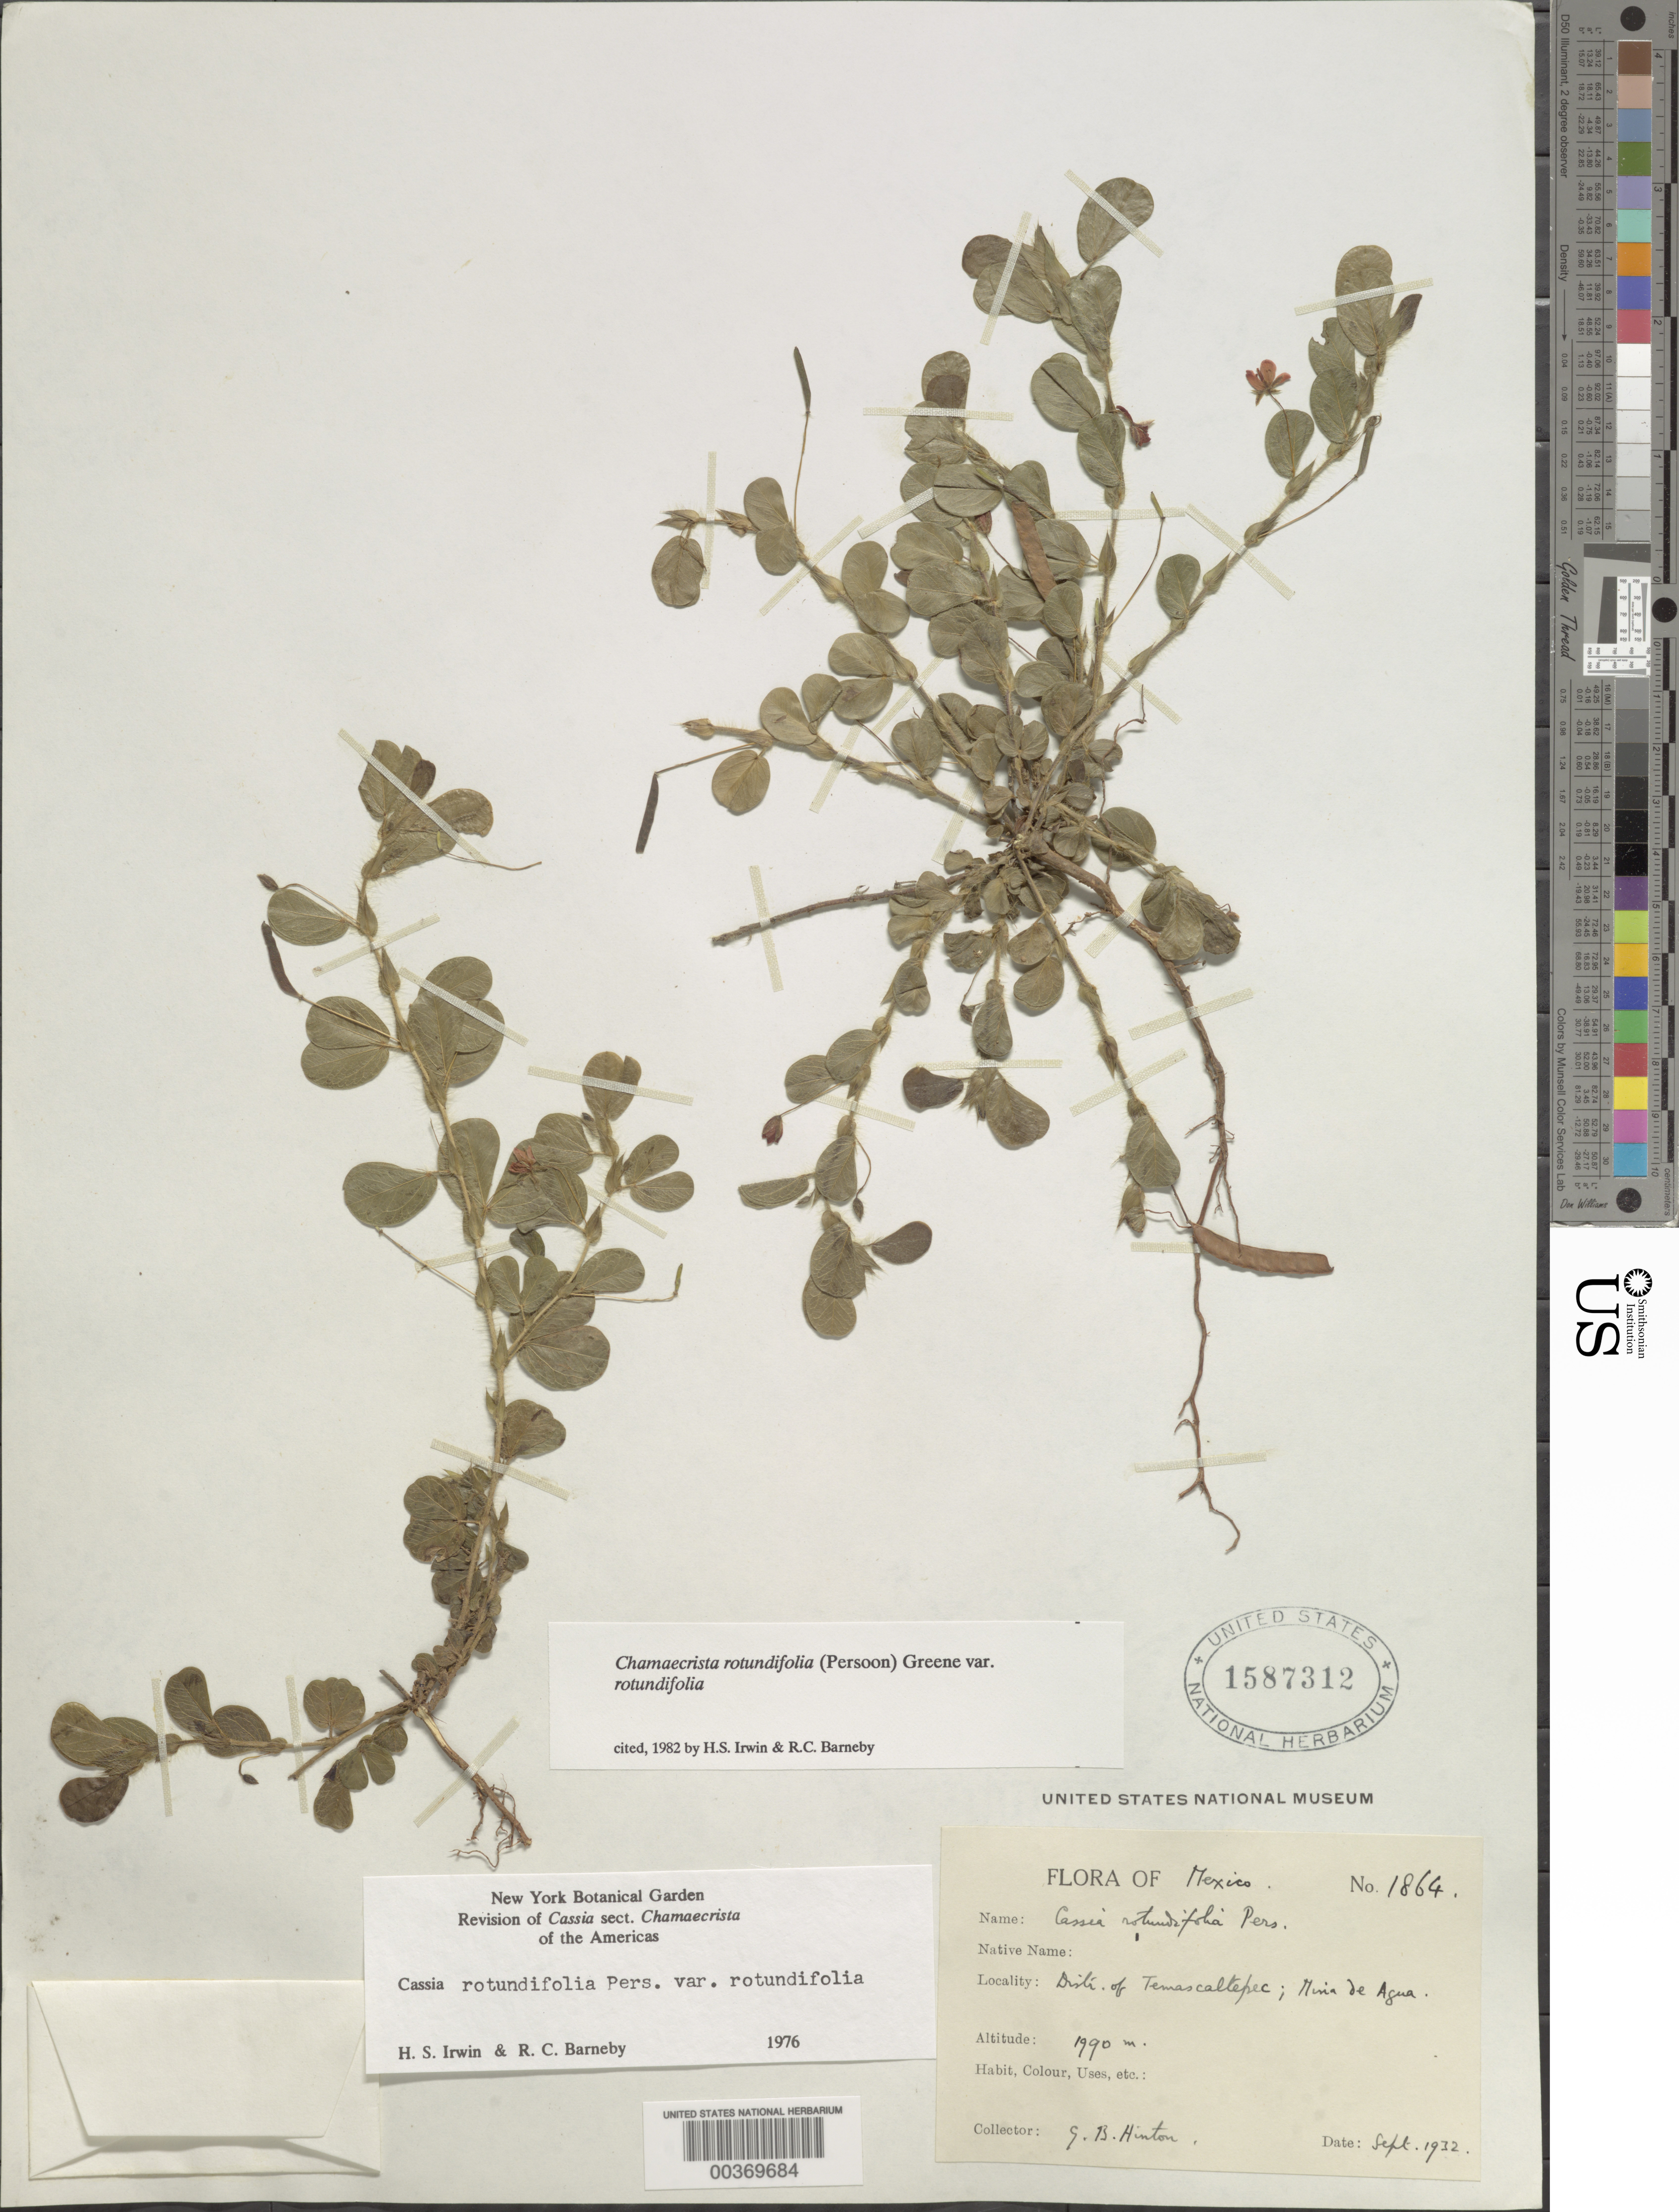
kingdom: Plantae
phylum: Tracheophyta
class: Magnoliopsida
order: Fabales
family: Fabaceae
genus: Chamaecrista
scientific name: Chamaecrista rotundifolia var. rotundifolia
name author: (Pers.) Greene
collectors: G. B. Hinton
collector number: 1864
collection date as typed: Sep 1932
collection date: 1932-09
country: Mexico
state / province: México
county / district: Temascaltepec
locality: Mina de Agua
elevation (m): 1990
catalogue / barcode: US 1587312